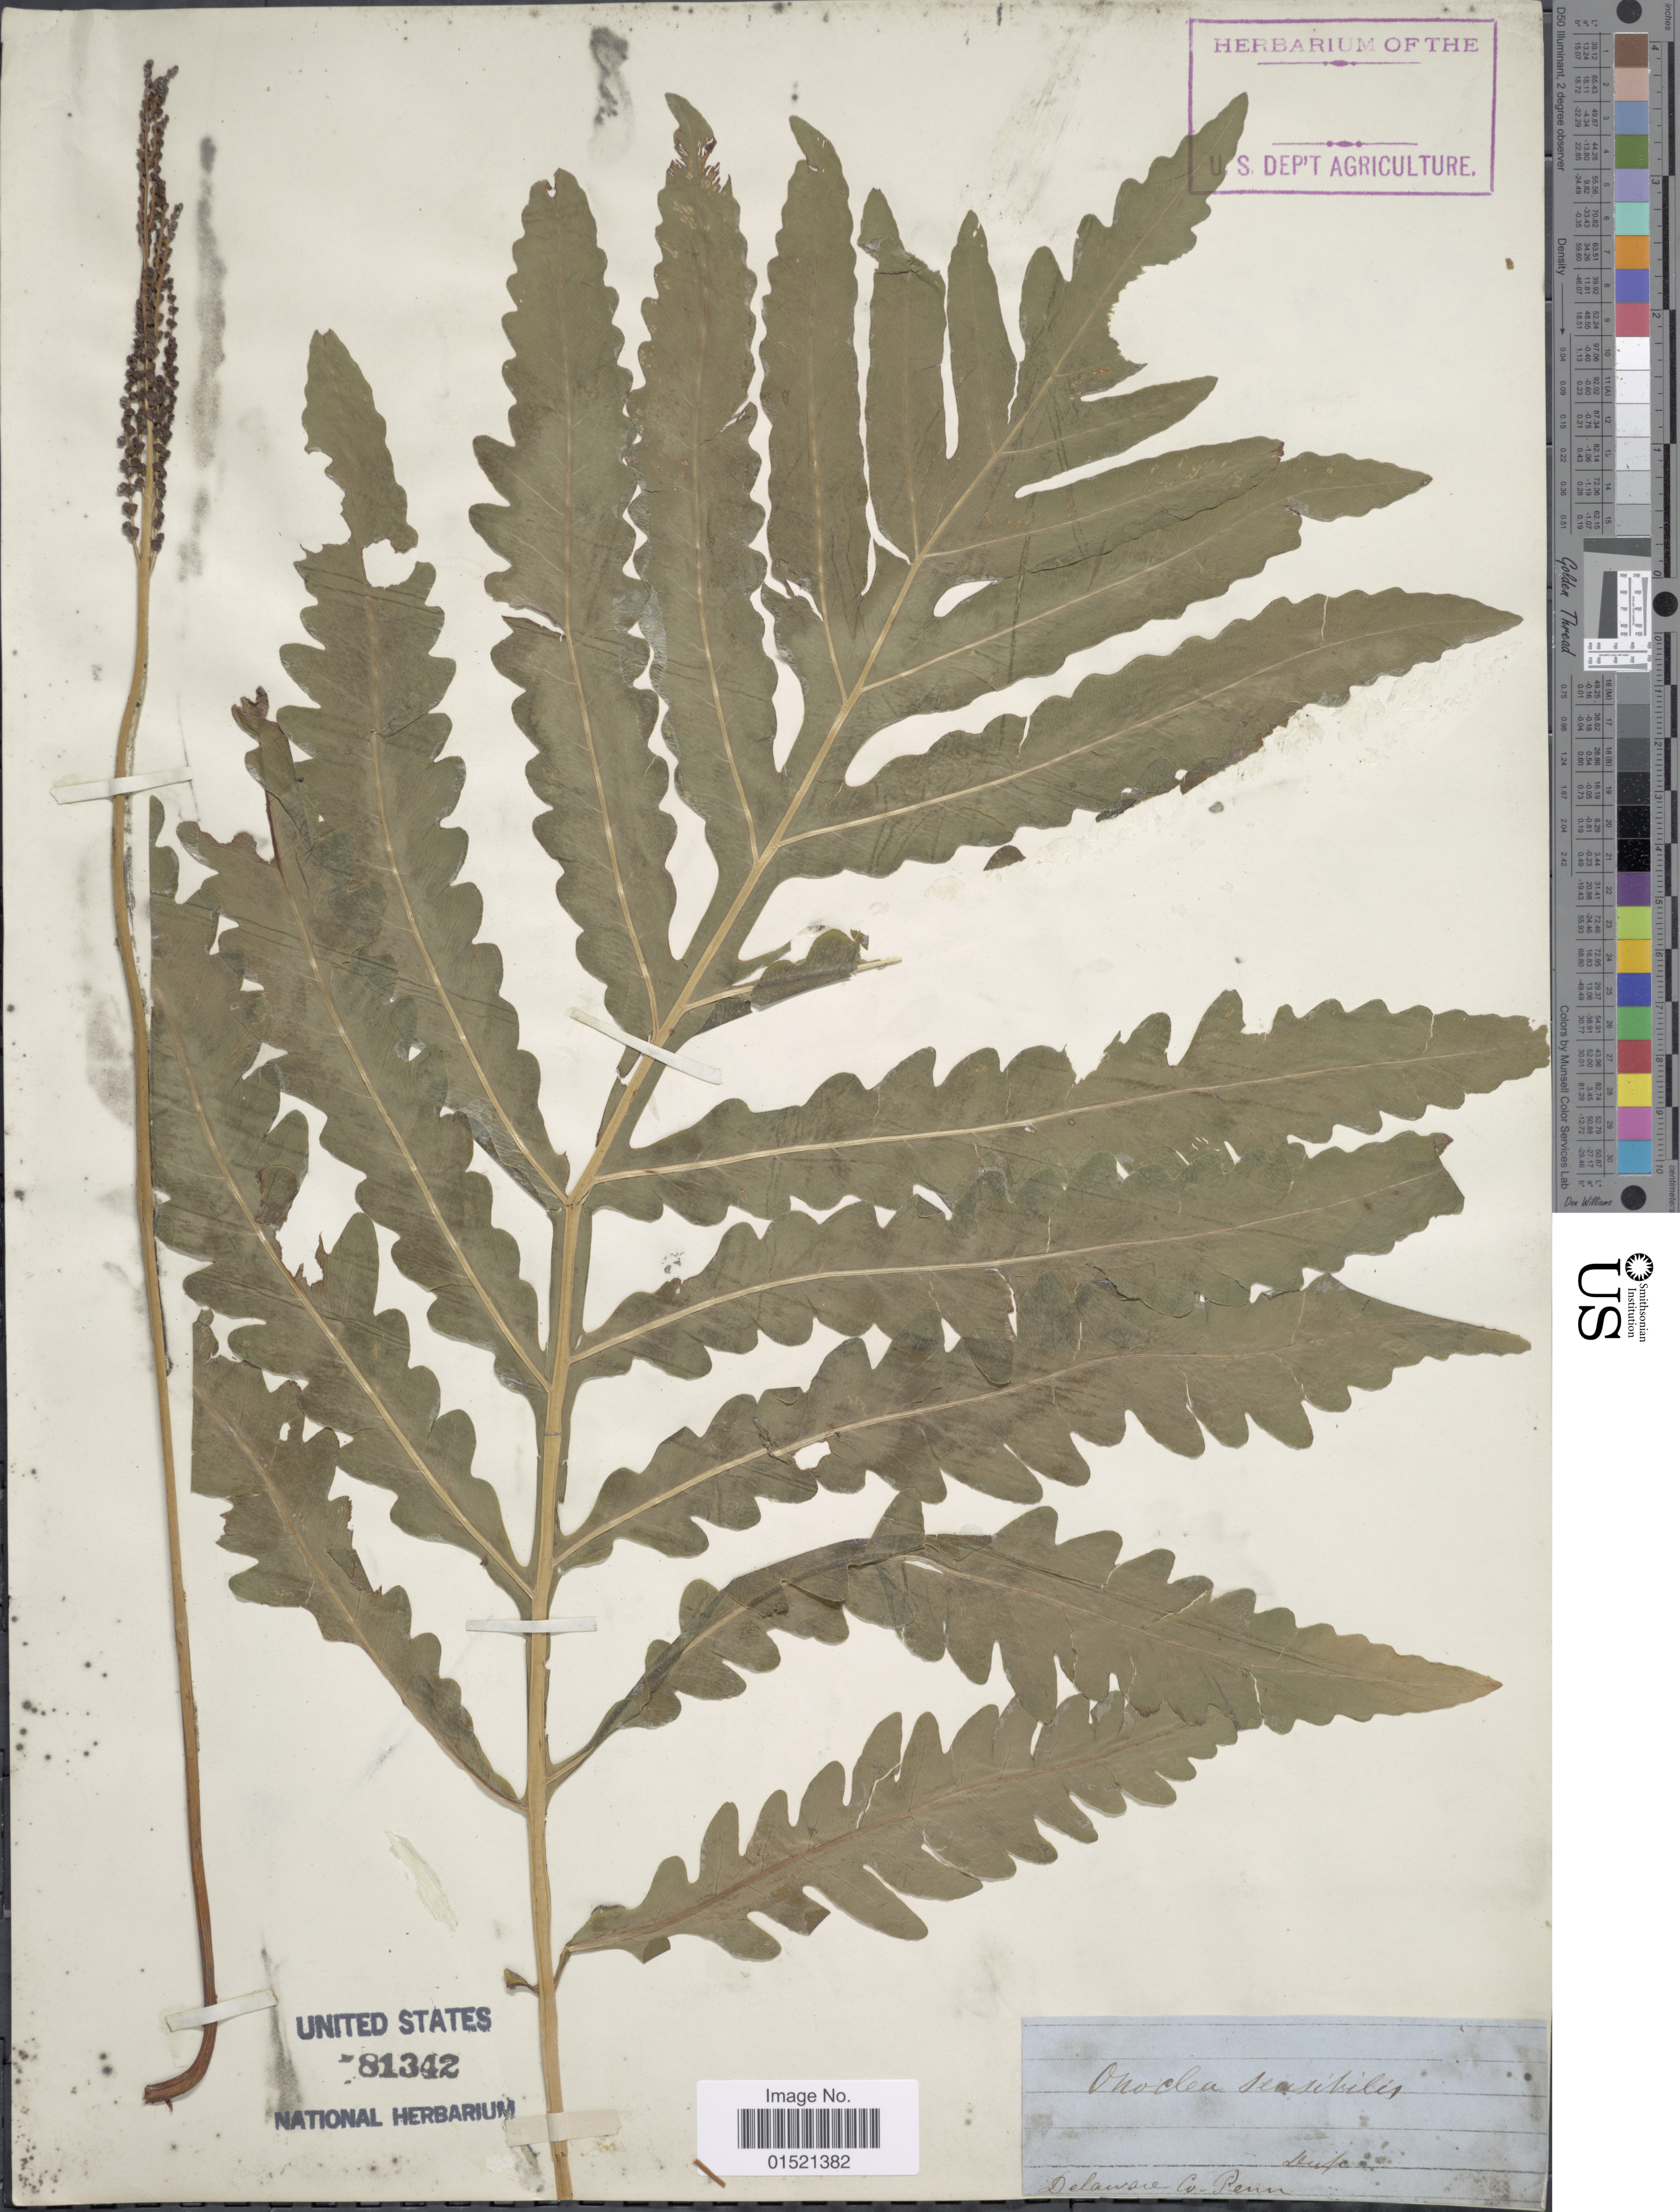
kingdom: Plantae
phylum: Tracheophyta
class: Polypodiopsida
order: Polypodiales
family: Onocleaceae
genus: Onoclea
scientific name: Onoclea sensibilis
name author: L.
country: United States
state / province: Pennsylvania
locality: Delawre Co.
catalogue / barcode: US 81342